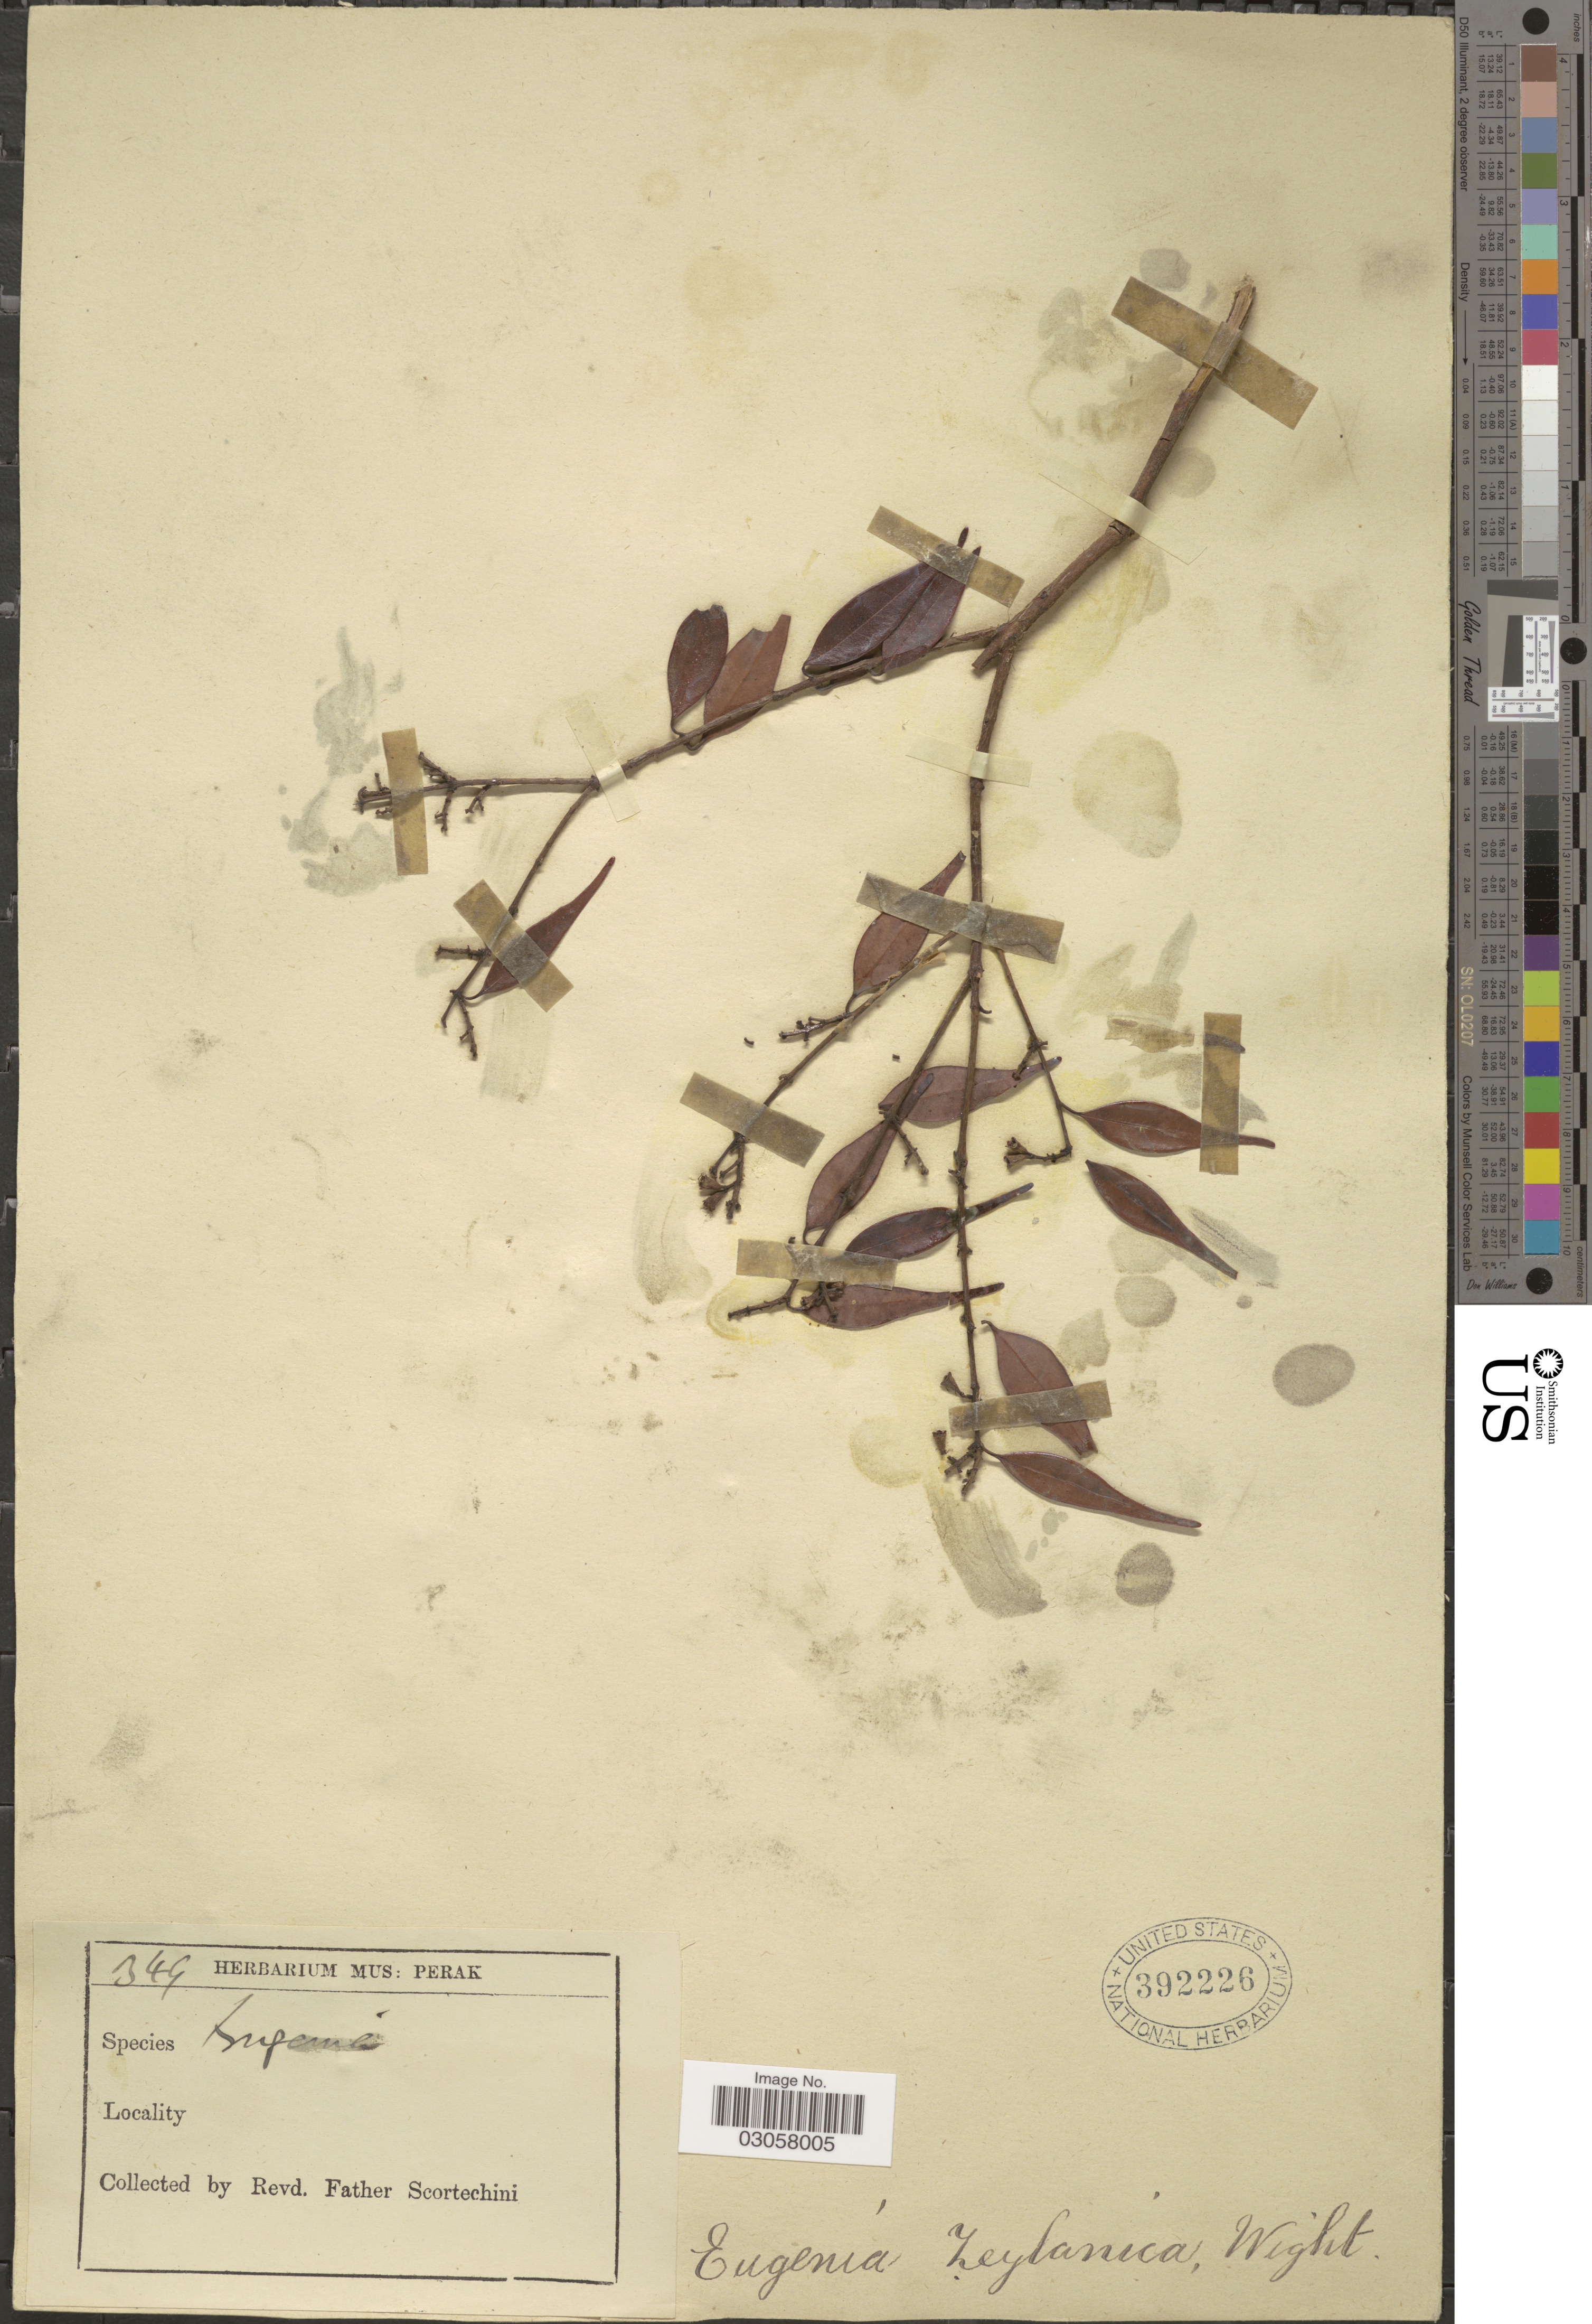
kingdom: Plantae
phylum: Tracheophyta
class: Magnoliopsida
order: Myrtales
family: Myrtaceae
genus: Syzygium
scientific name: Syzygium zeylanicum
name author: (L.) DC.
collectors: Fr. Scortechini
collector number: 349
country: Malaysia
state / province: Perak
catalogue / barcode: US 392226